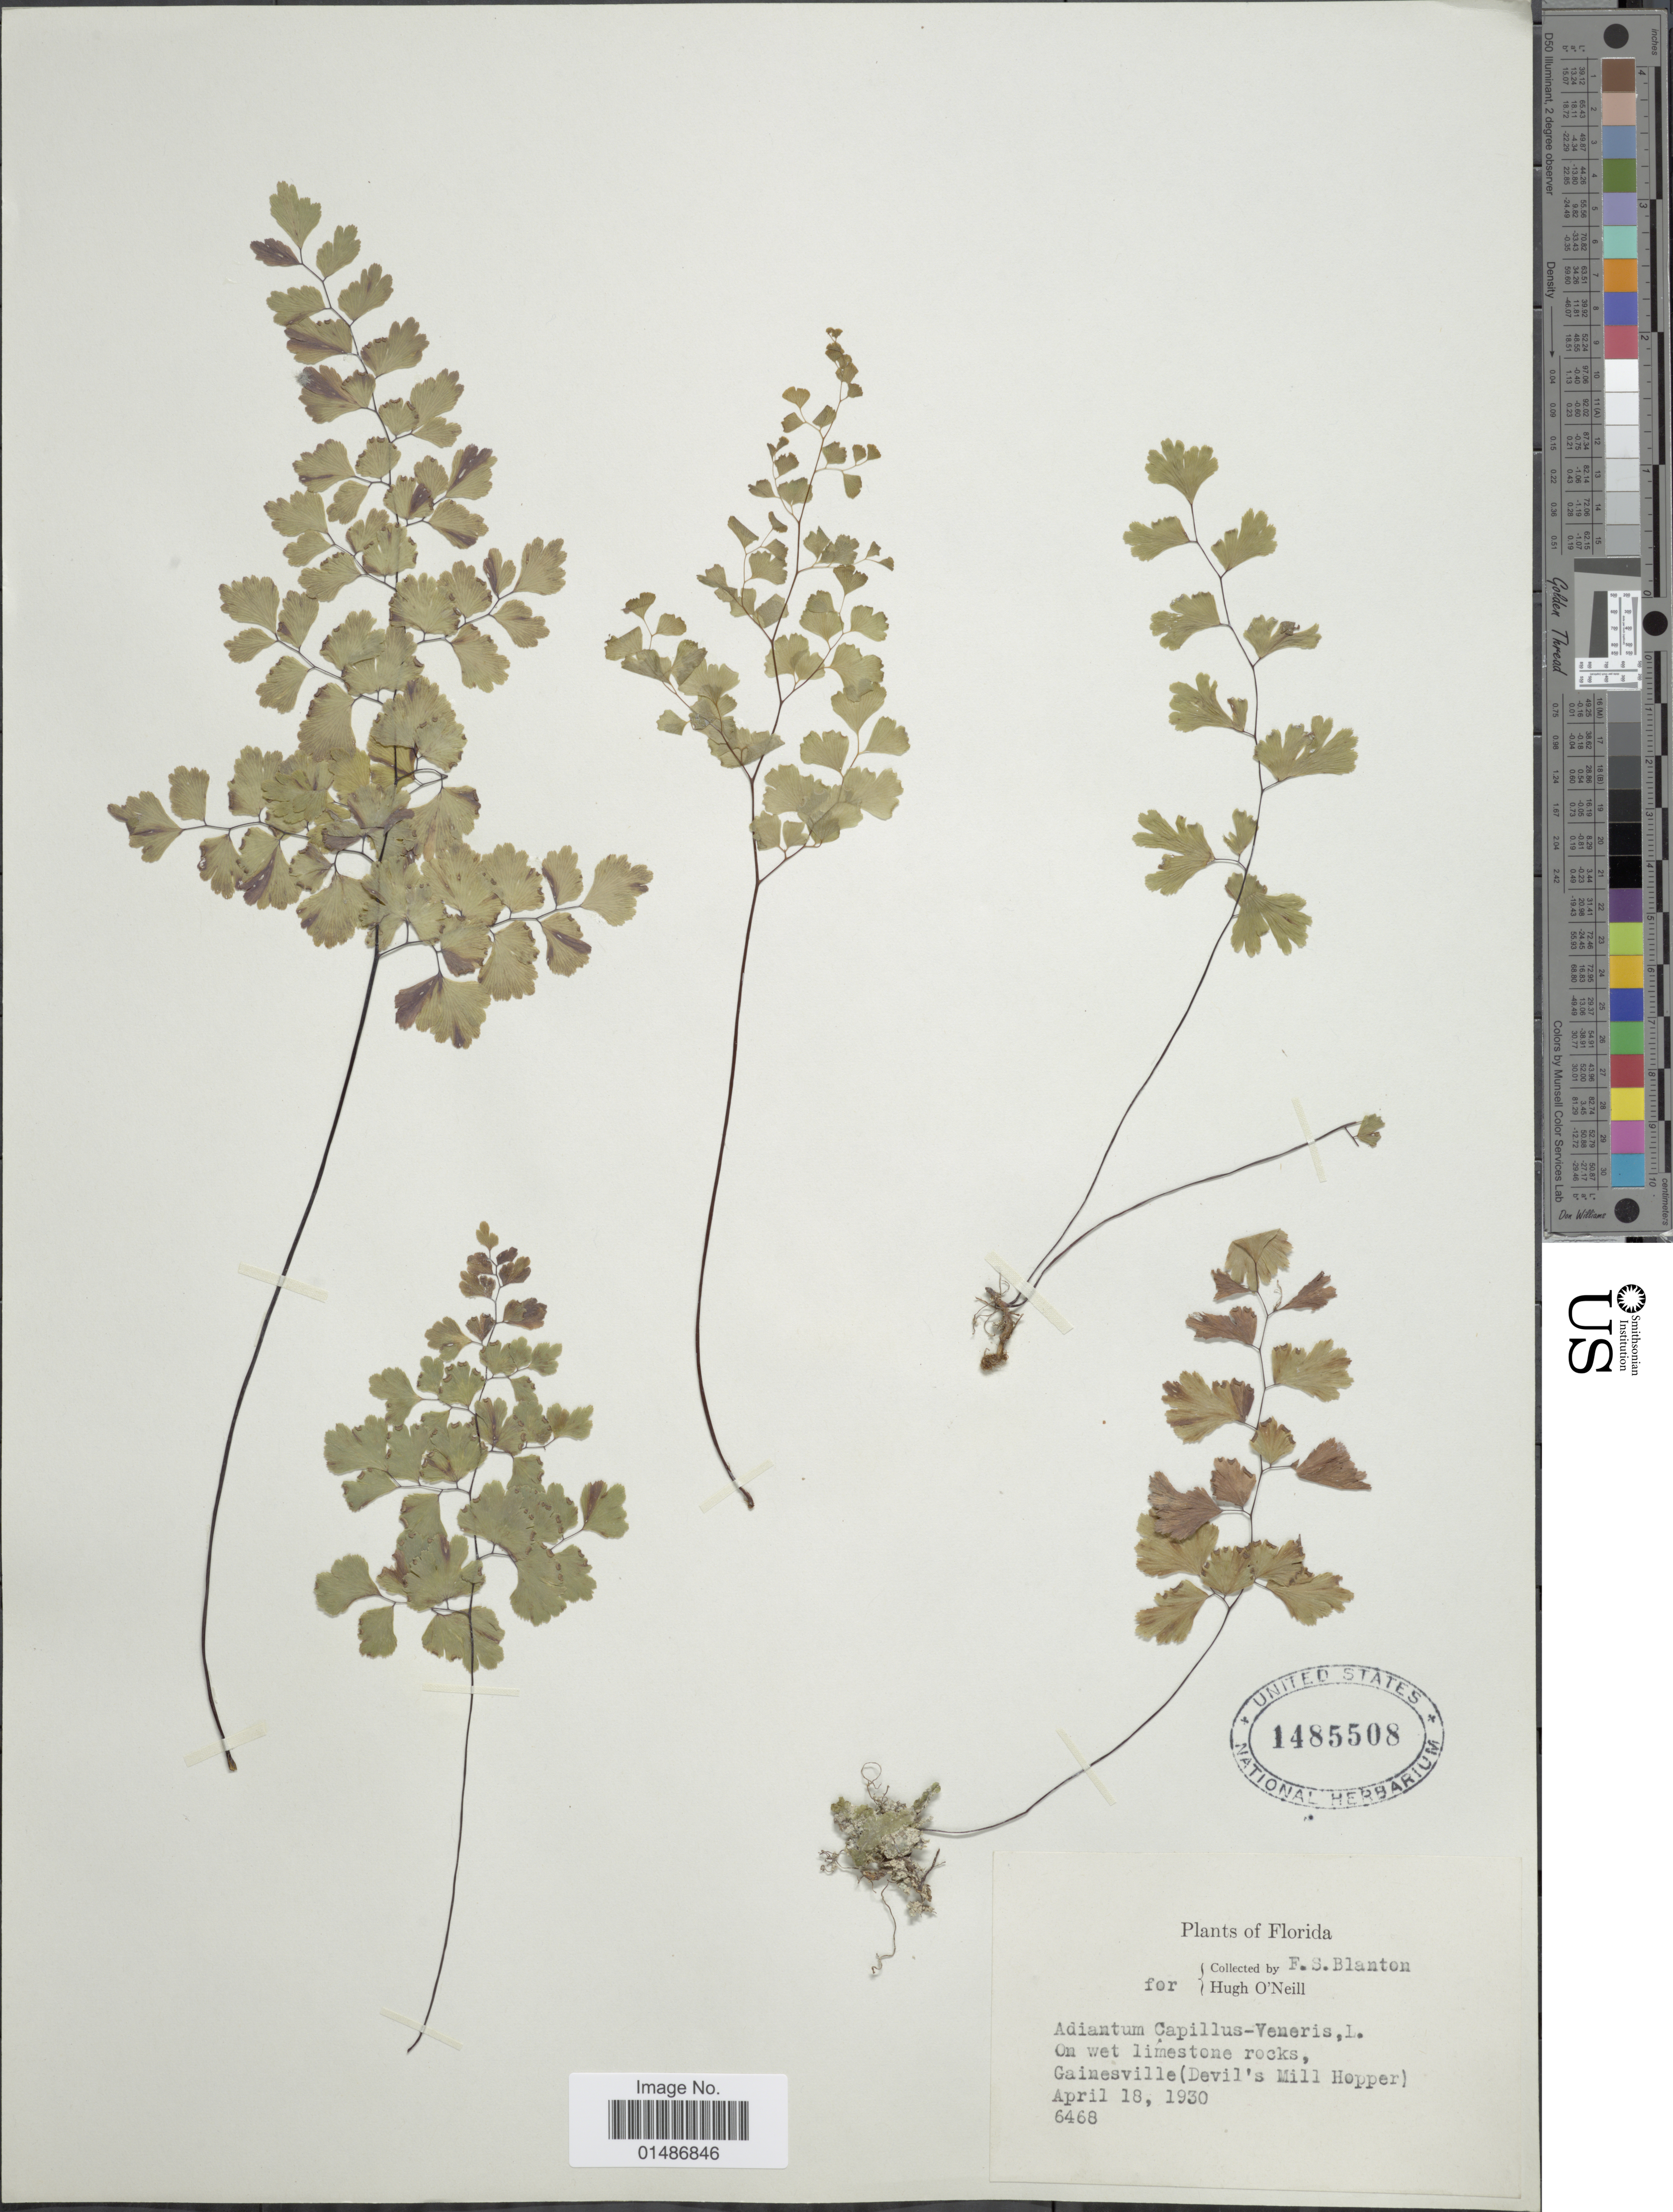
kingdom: Plantae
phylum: Tracheophyta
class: Polypodiopsida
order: Polypodiales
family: Pteridaceae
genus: Adiantum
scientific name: Adiantum capillus-veneris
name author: L.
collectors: H. O'Neill & F. S. Blanton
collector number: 6468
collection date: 1930-04-18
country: United States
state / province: Florida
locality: On wet limestone rocks, Gainesville (Devil's Mill Hopper).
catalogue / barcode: US 1485508